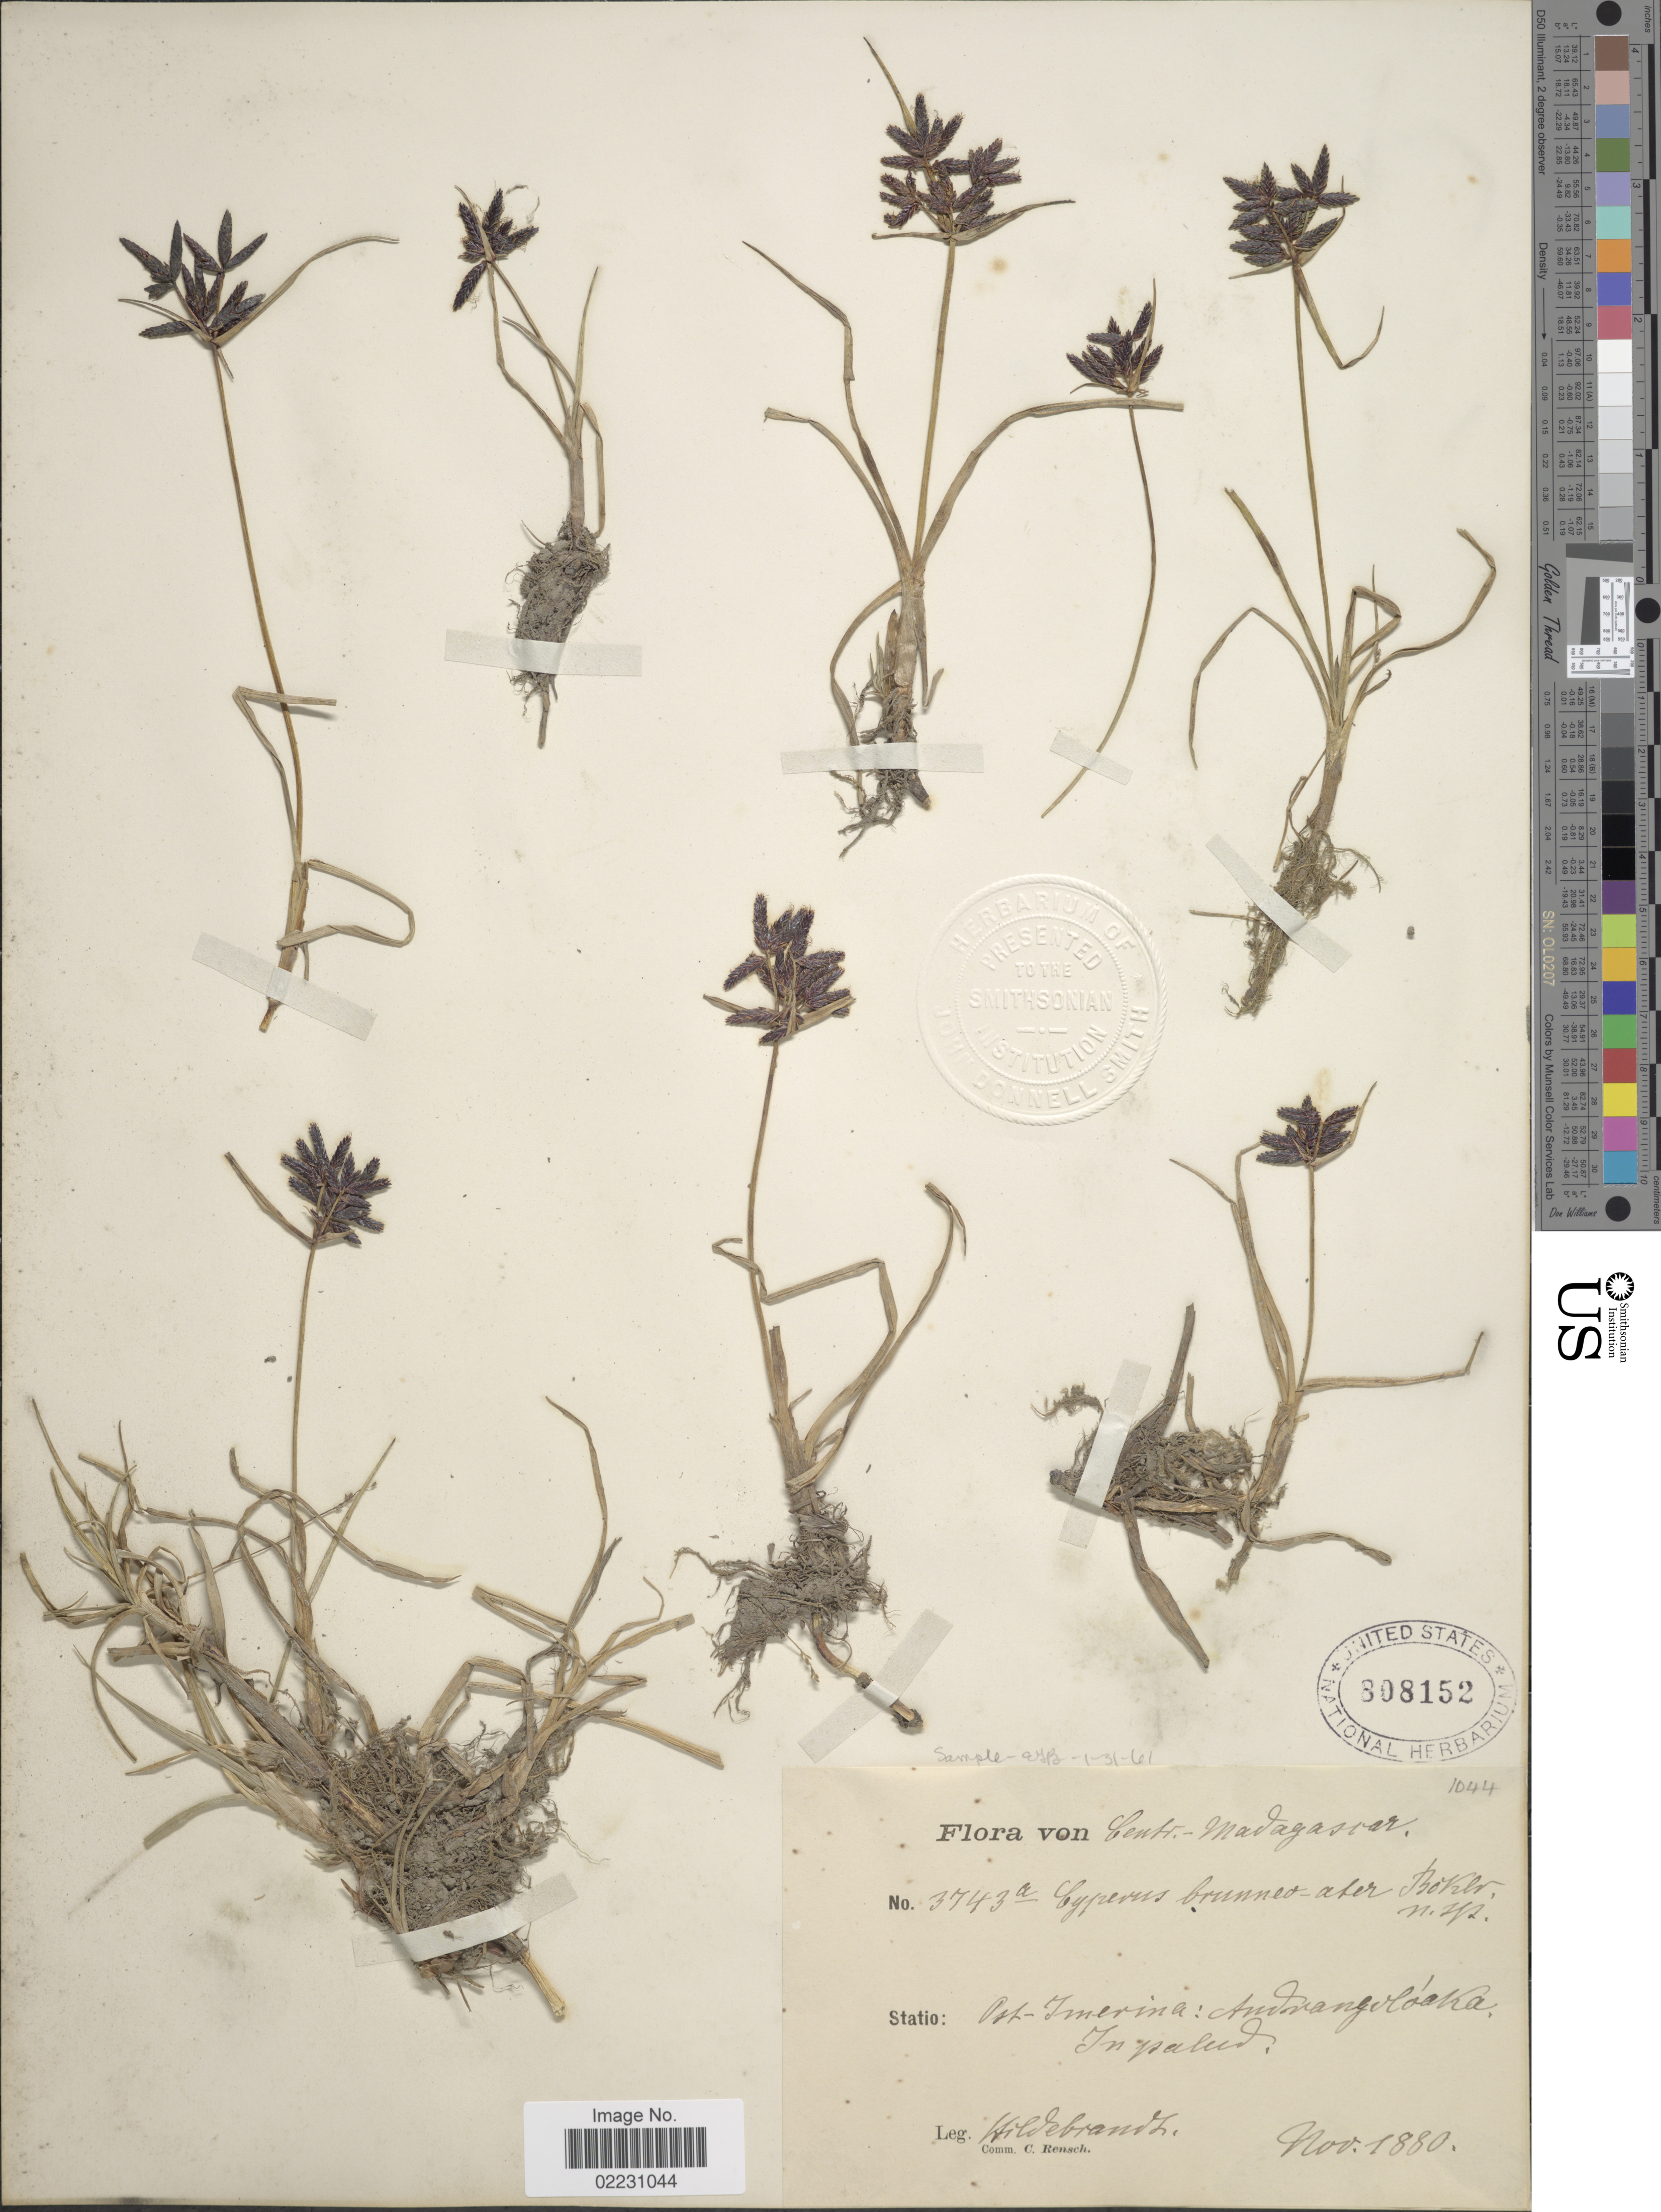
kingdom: Plantae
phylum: Tracheophyta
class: Liliopsida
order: Poales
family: Cyperaceae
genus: Cyperus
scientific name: Cyperus brunneoater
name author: Boeckeler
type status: Type Collection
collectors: J. Hildebrandt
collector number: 3743a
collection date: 1880-11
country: Madagascar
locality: Centr. Madagascar. Statio: Ost-Imerina: Andrangoloaka. In palud.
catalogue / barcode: US 808152